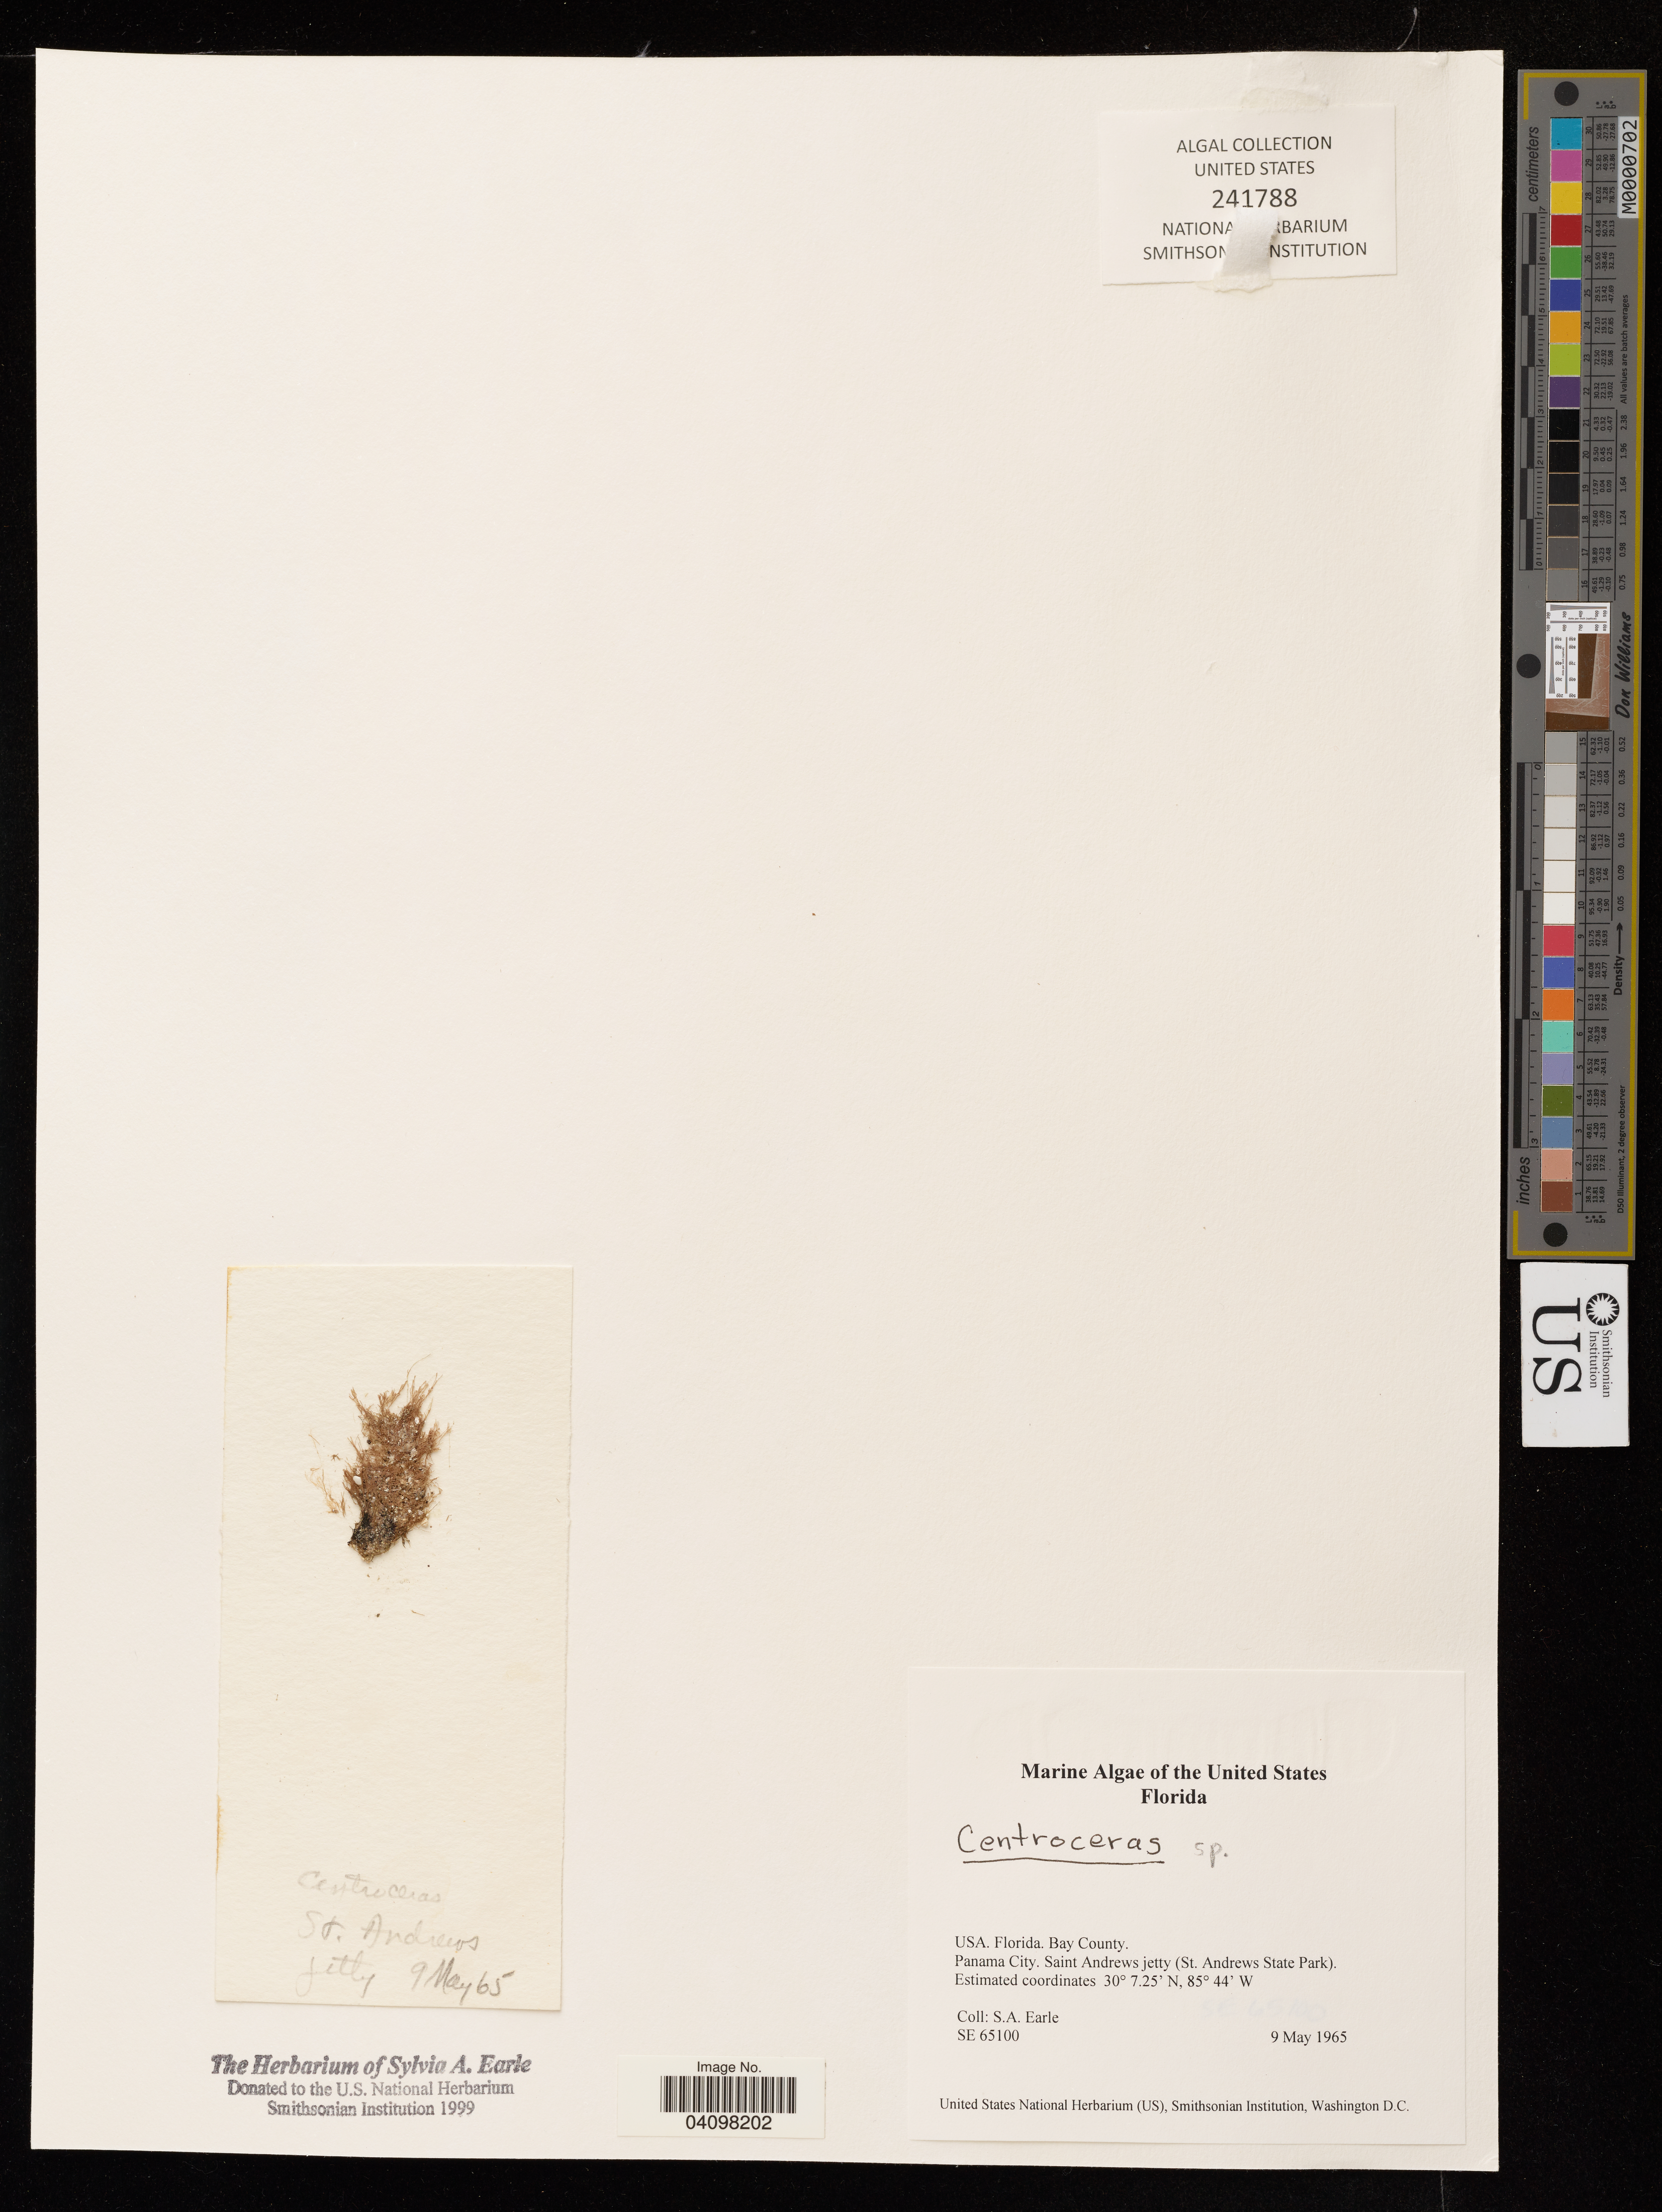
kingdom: Plantae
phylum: Rhodophyta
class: Florideophyceae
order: Ceramiales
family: Ceramiaceae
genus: Centroceras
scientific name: Centroceras sp.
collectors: S. A. Earle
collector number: SE65100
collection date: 1965-05-09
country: United States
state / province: Florida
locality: Bay County. Panama City. Saint Andrews jetty (St. Andrews State Park).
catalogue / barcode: US 241788